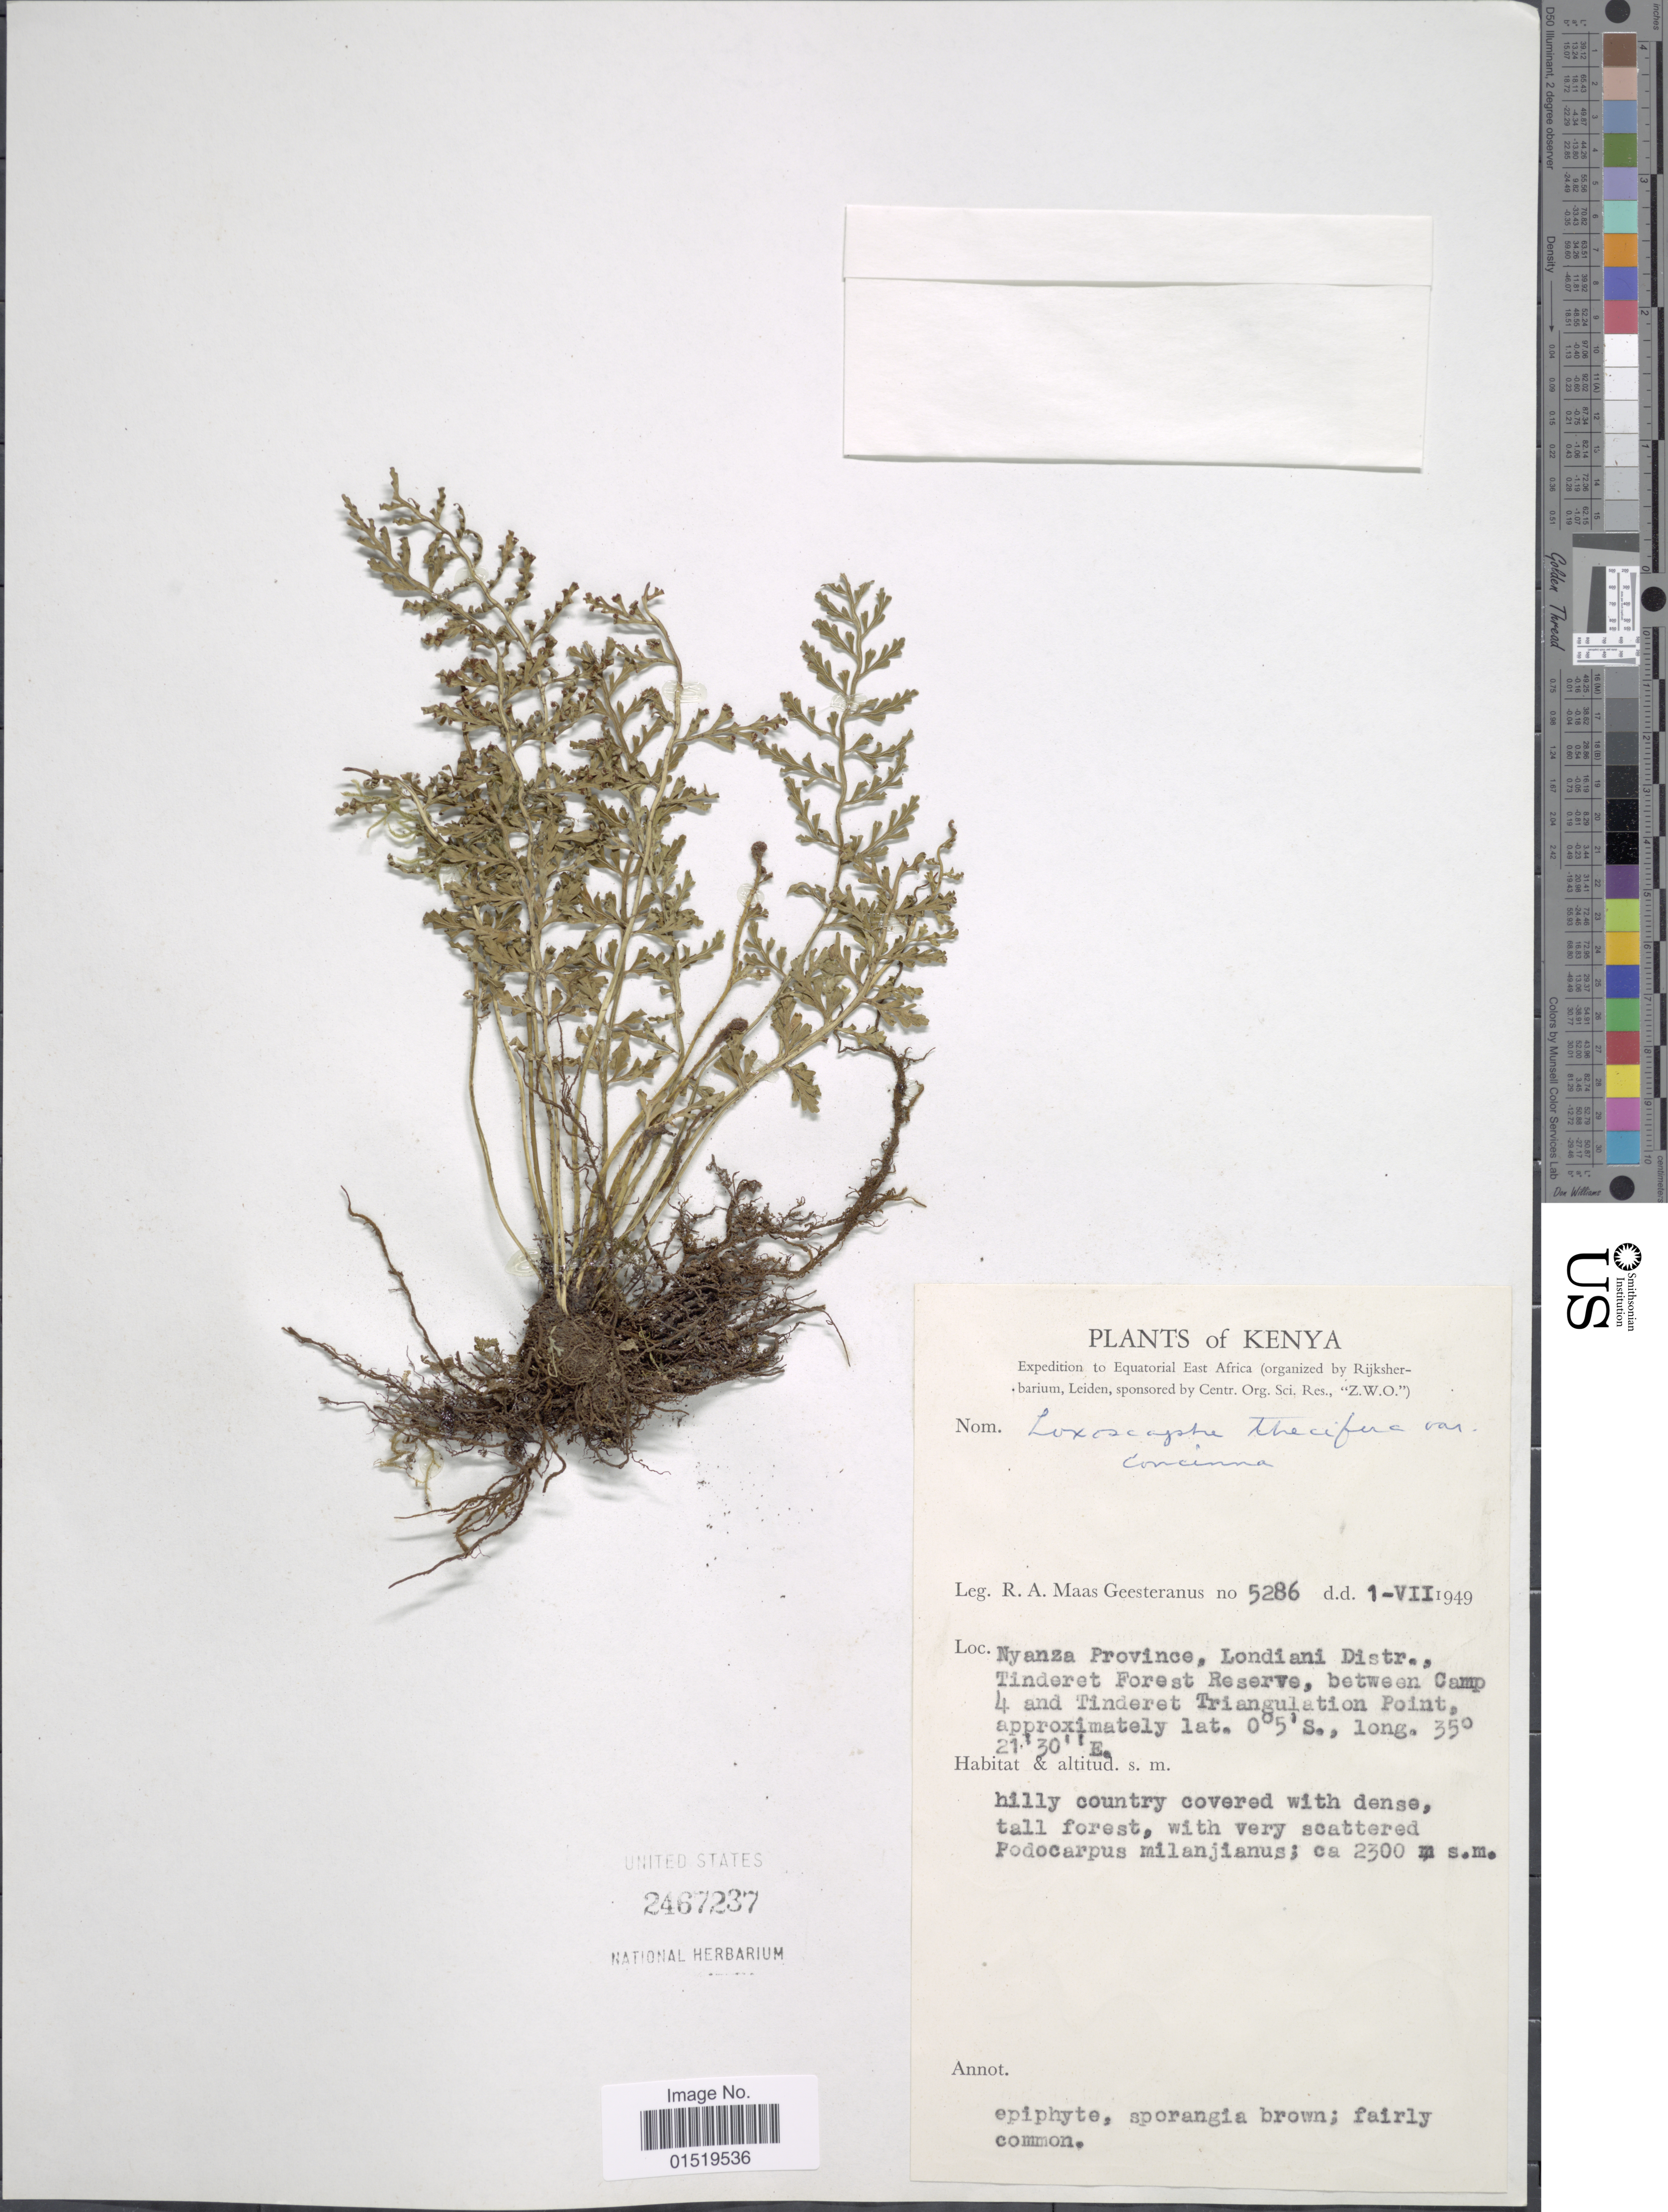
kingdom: Plantae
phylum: Tracheophyta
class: Polypodiopsida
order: Polypodiales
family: Aspleniaceae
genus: Asplenium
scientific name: Asplenium theciferum var. concinnum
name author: (Schrad.) Schelpe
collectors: R. A. Maas Geesteranus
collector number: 5286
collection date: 1949-07-01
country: Kenya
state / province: Nandi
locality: Londiani Distr., Tinderet Forest Reserve, between Camp 4 and Tinderet Triangulation Point. Nyanza.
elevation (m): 2300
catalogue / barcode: US 2467237